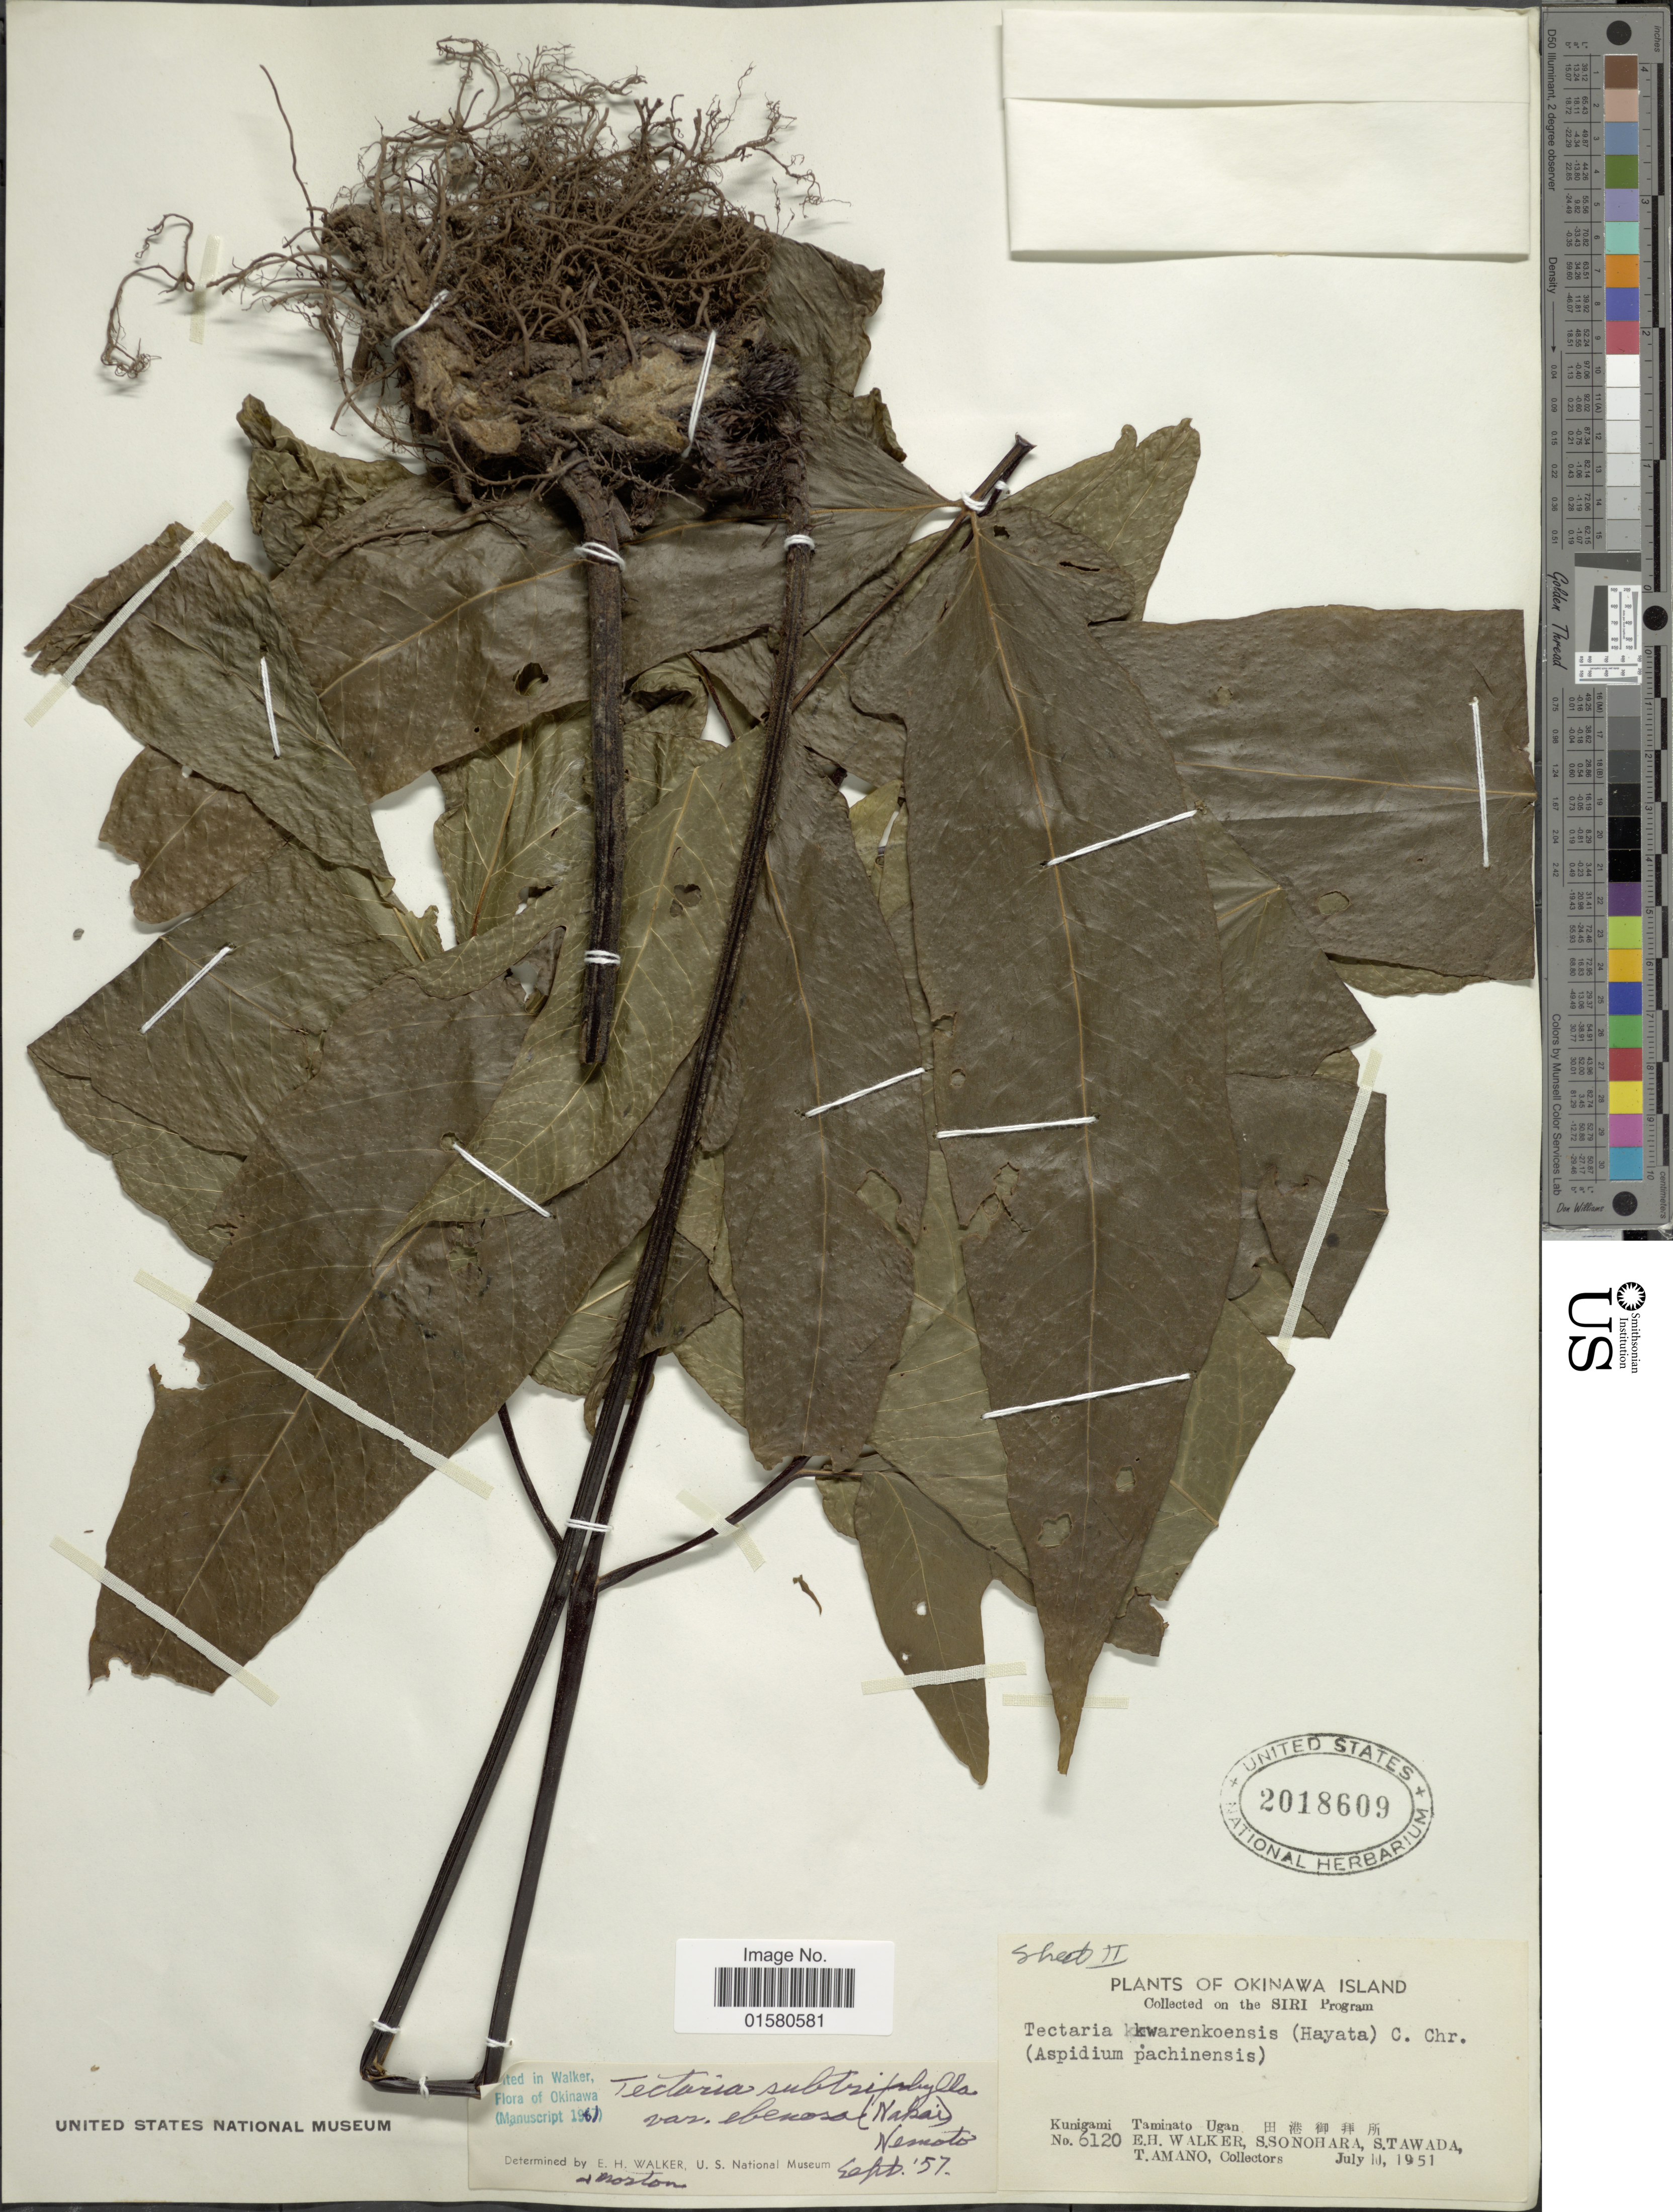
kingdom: Plantae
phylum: Tracheophyta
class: Polypodiopsida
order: Polypodiales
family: Tectariaceae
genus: Tectaria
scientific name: Tectaria subtriphylla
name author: (Hook. & Arn.) Copel.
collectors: E. H. Walker, S. Sonohara, S. Tawada & T. Amano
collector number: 6120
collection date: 1951-07-10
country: Japan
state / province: Okinawa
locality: Okinawa Island, Kunigami Taminato Ugan [Foreign script]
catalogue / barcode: US 2018609